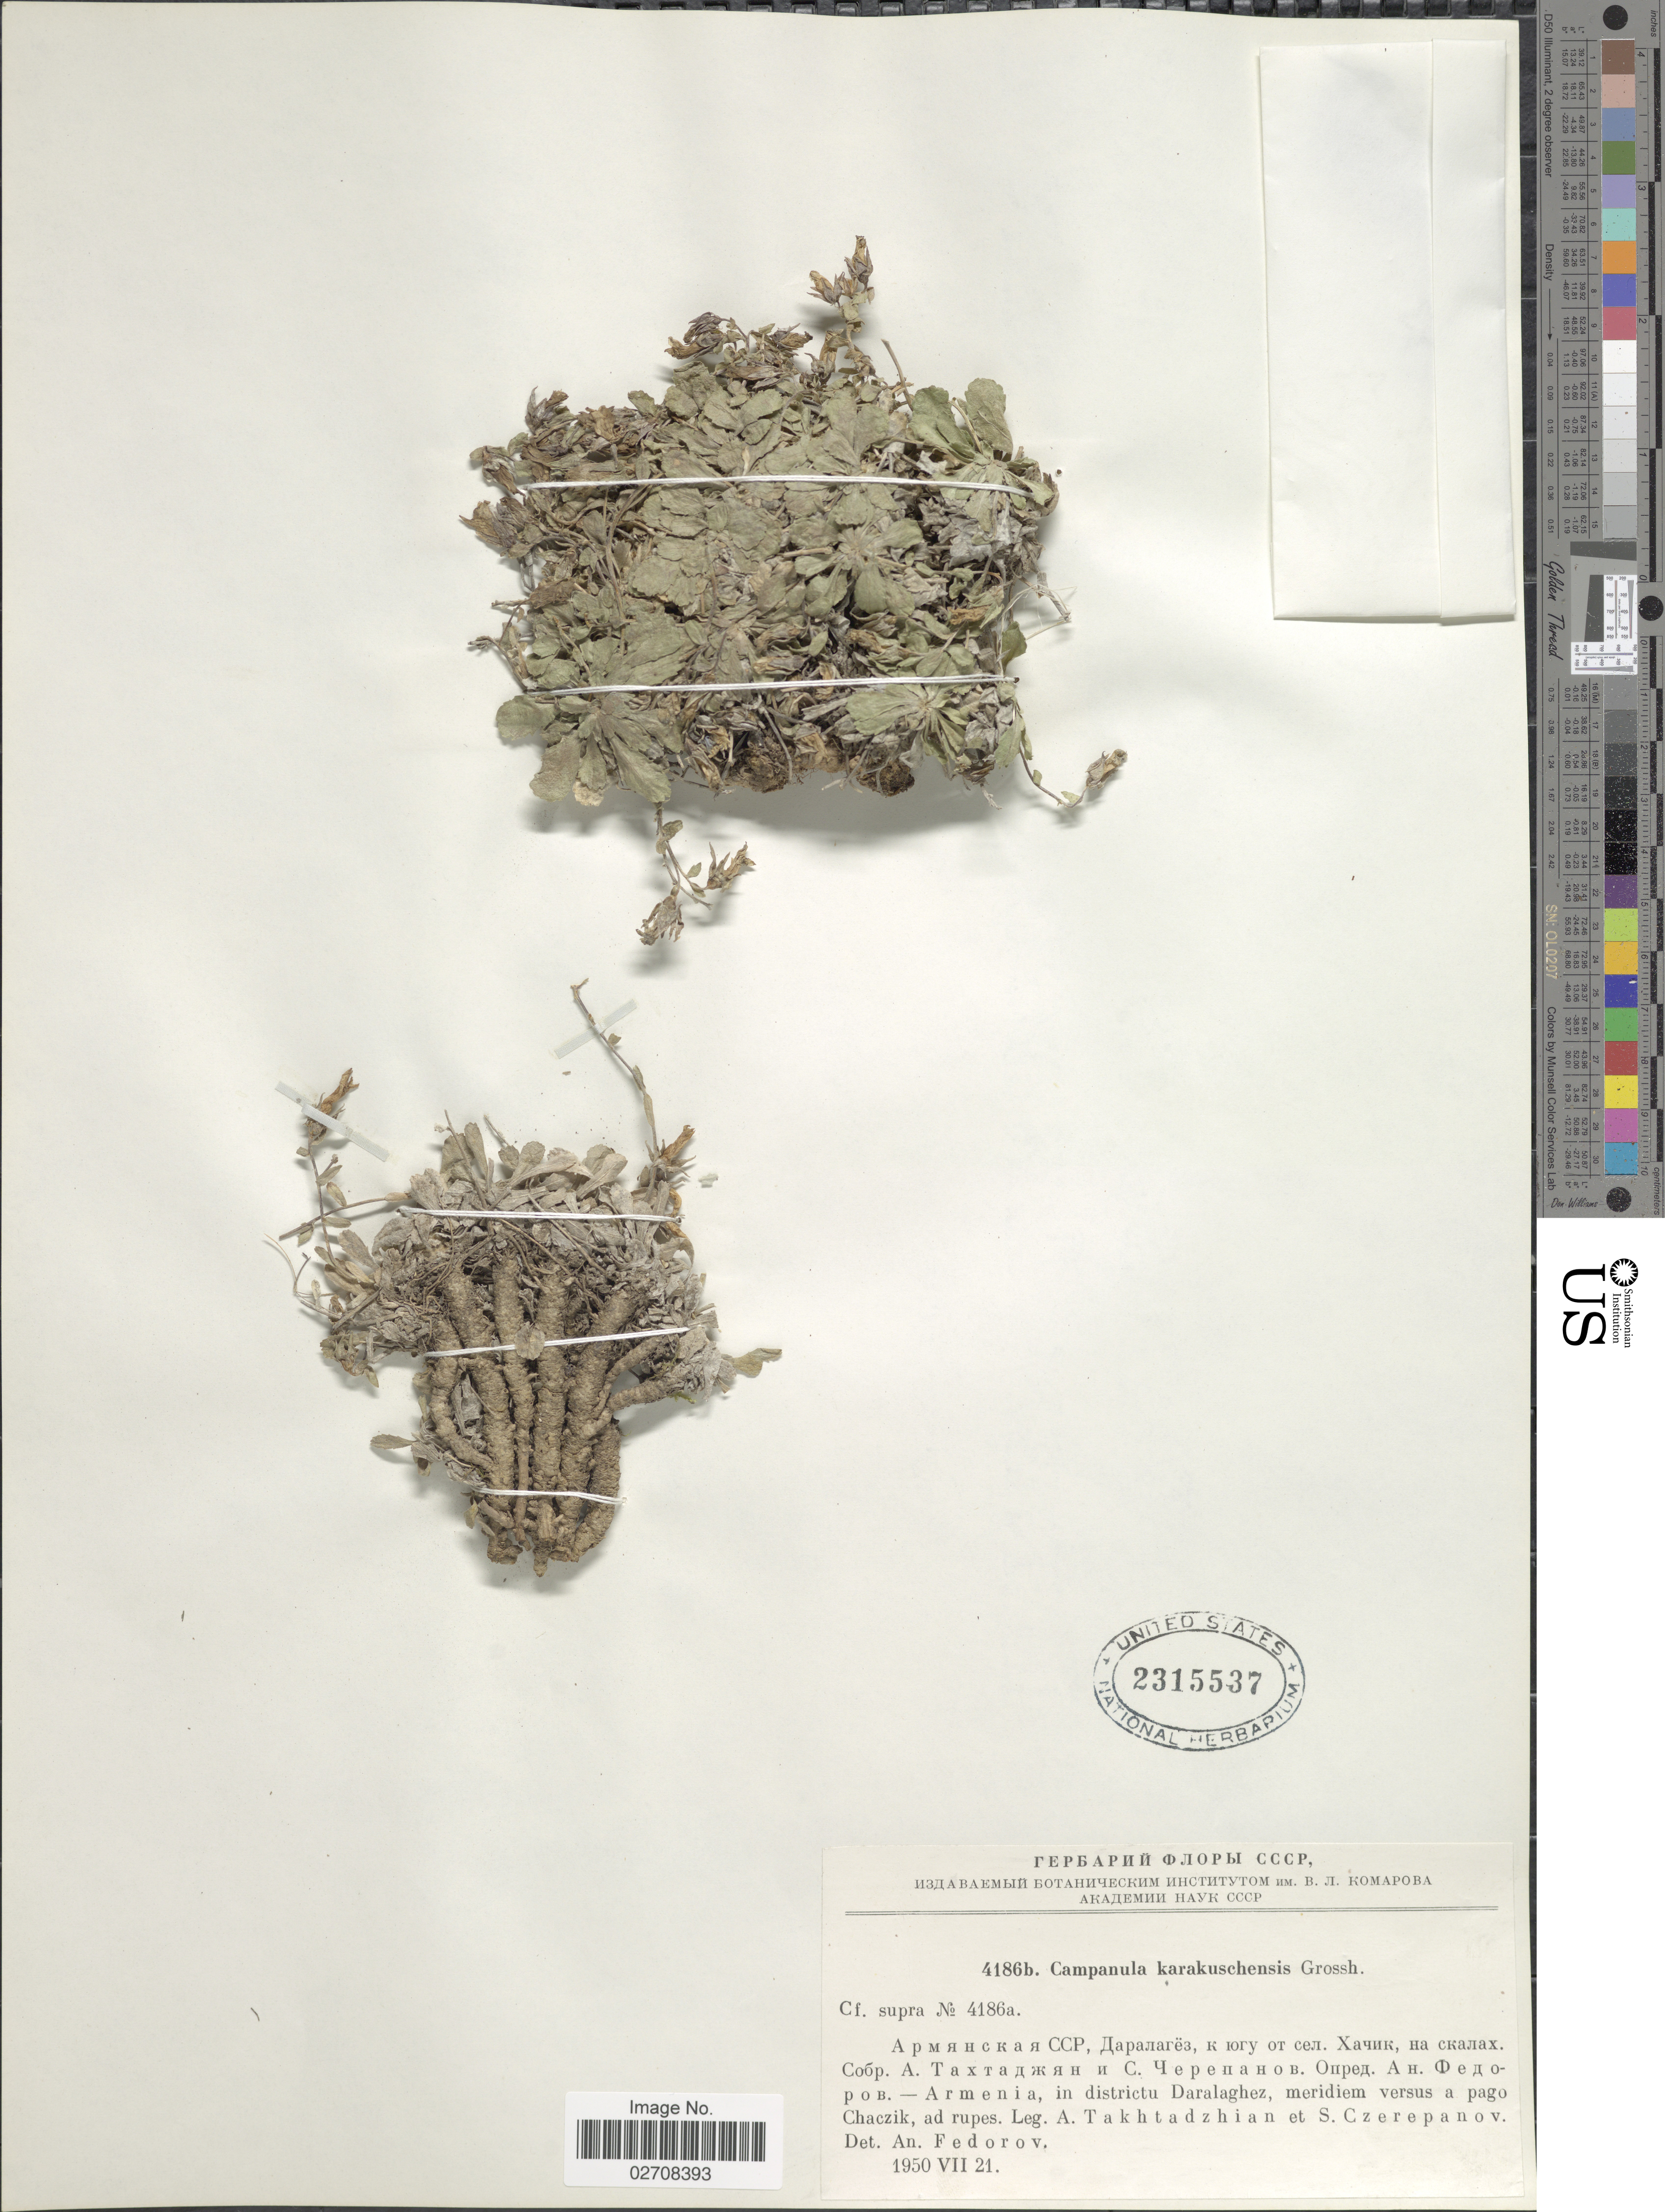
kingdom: Plantae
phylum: Tracheophyta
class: Magnoliopsida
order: Asterales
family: Campanulaceae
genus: Campanula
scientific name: Campanula karakuschensis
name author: Grossh.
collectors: A. L. Takhtajan & S. Czerepanov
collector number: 4186b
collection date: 1950-07-21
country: Armenia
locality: In districtu Daralaghez, meridiem versus a pago Chaczik, ad rupes.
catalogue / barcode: US 2315537